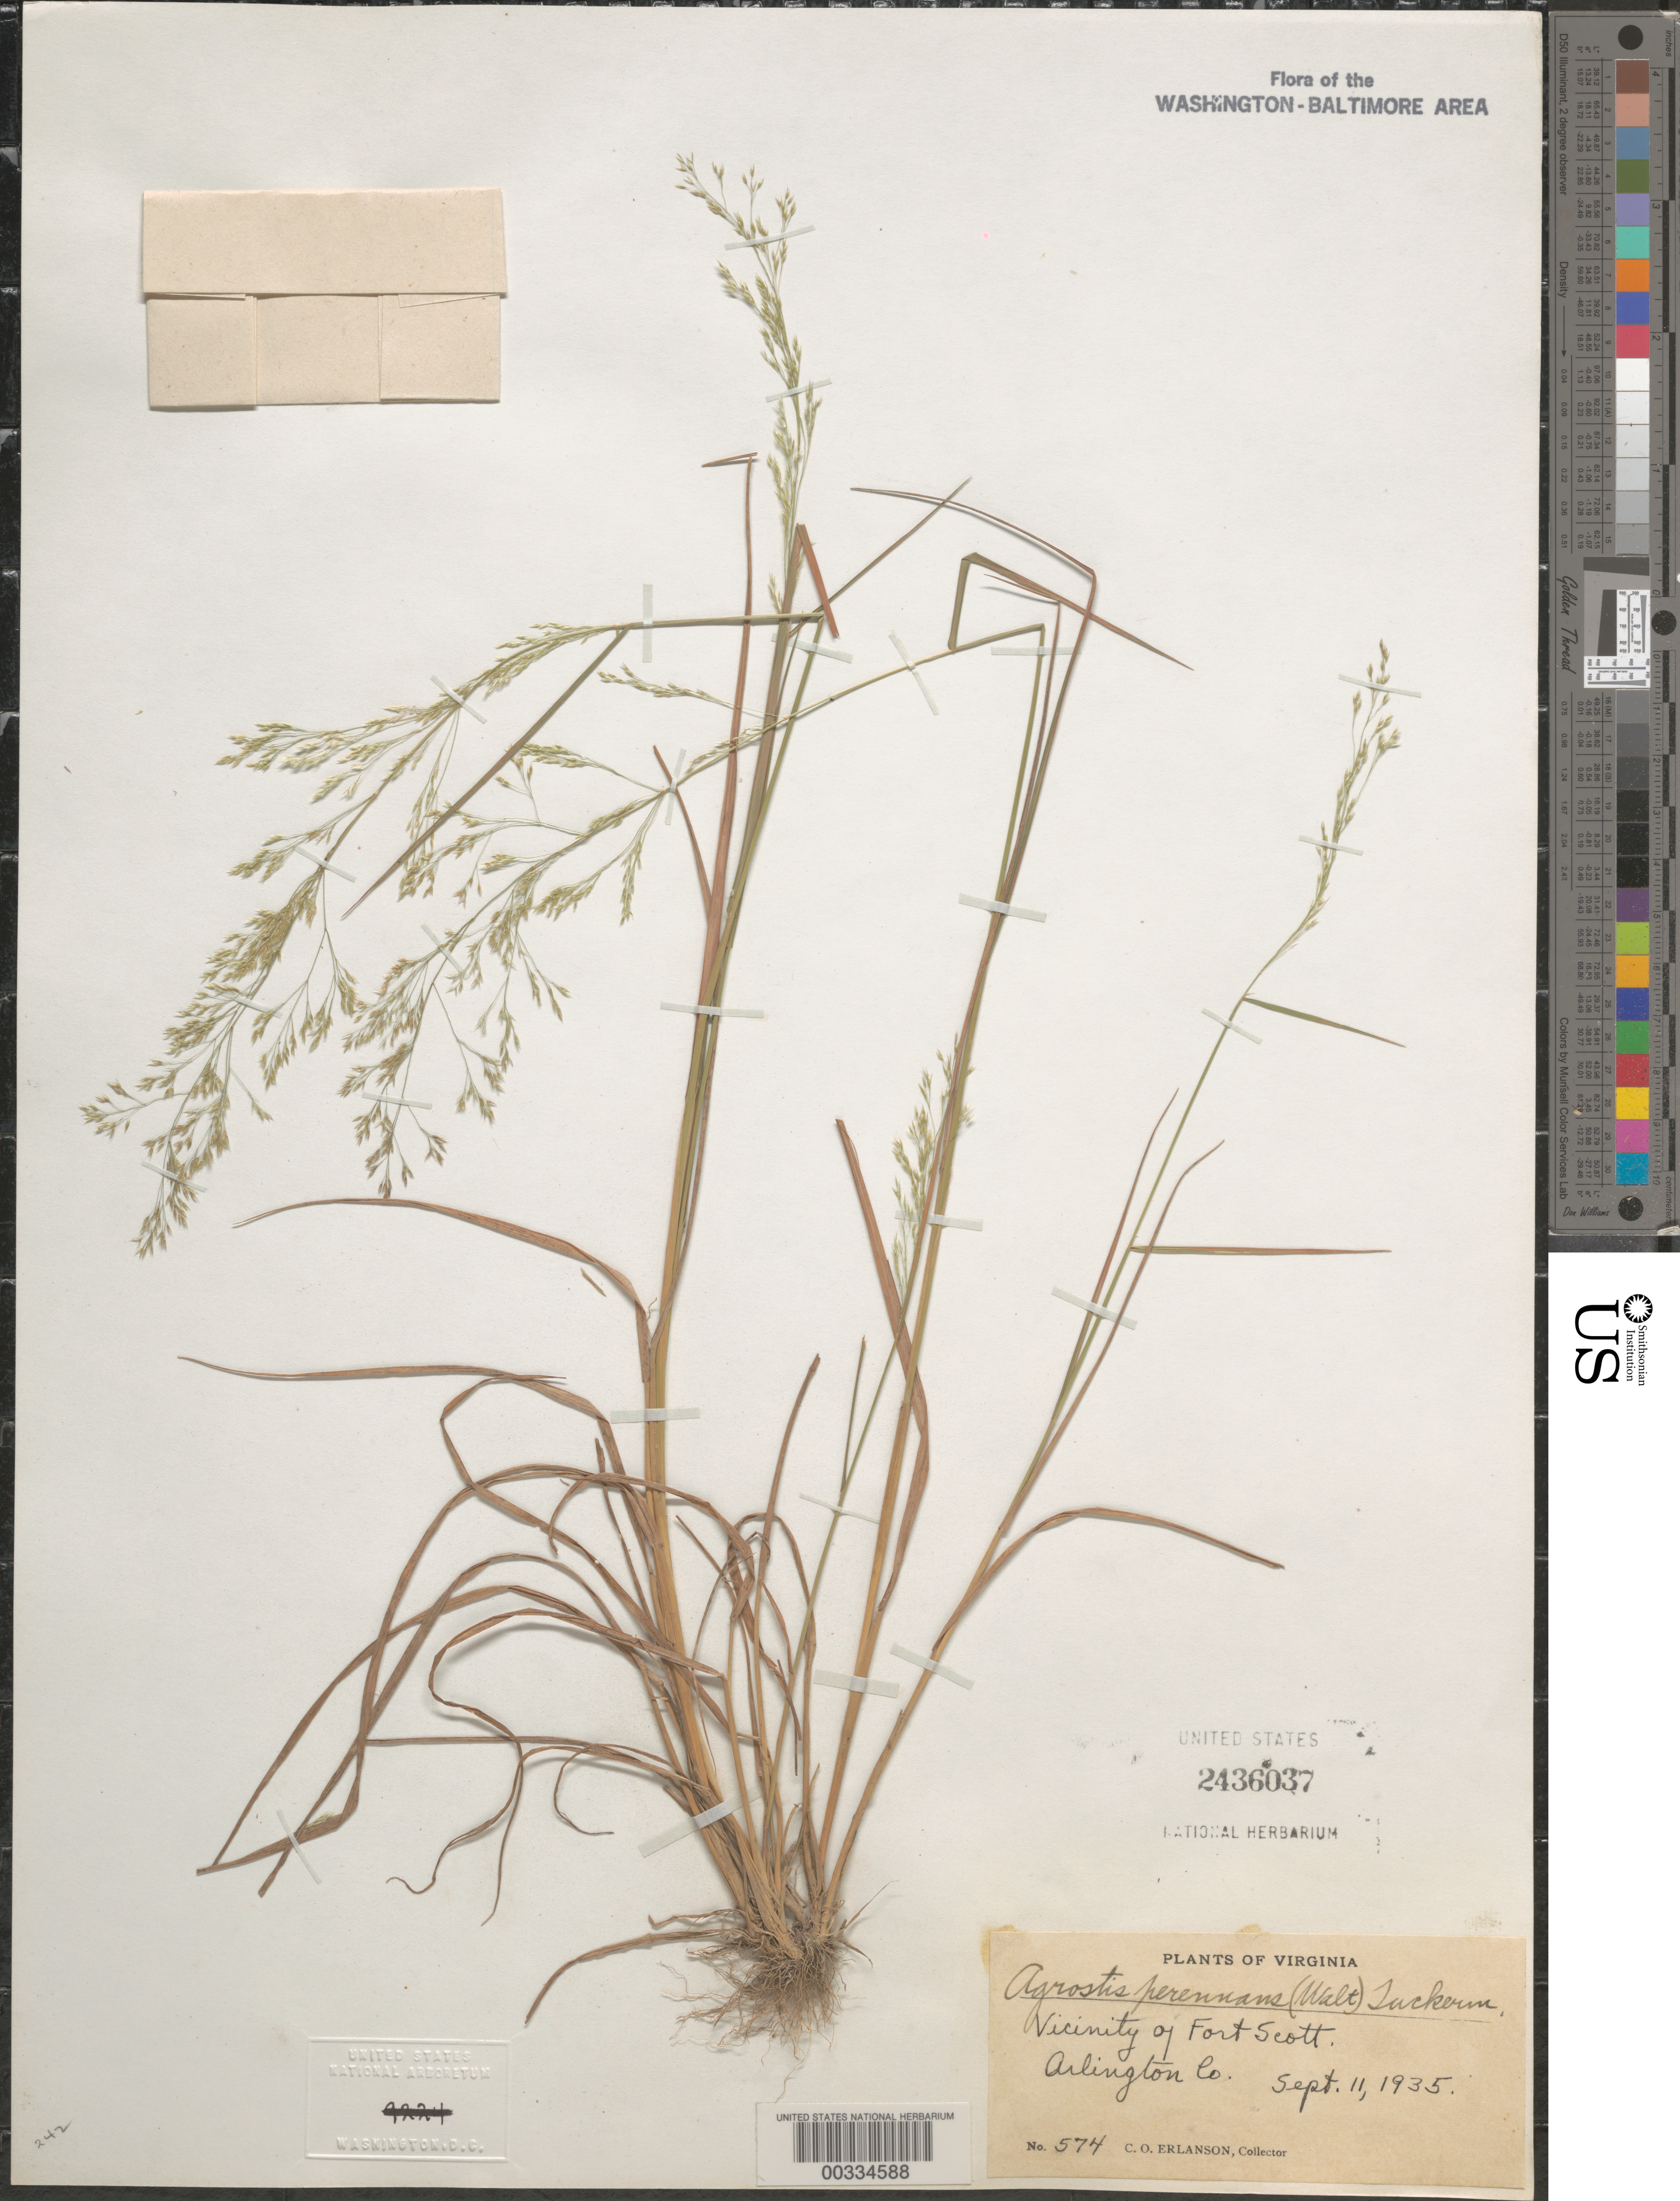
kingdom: Plantae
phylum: Tracheophyta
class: Liliopsida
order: Poales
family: Poaceae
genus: Agrostis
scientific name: Agrostis perennans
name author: (Walter) Tuck.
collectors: C. O. Erlanson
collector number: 574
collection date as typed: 11 Sep 1935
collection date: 1935-09-11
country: United States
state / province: Virginia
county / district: Arlington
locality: Vicinity of Fort Scott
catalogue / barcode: US 2436037